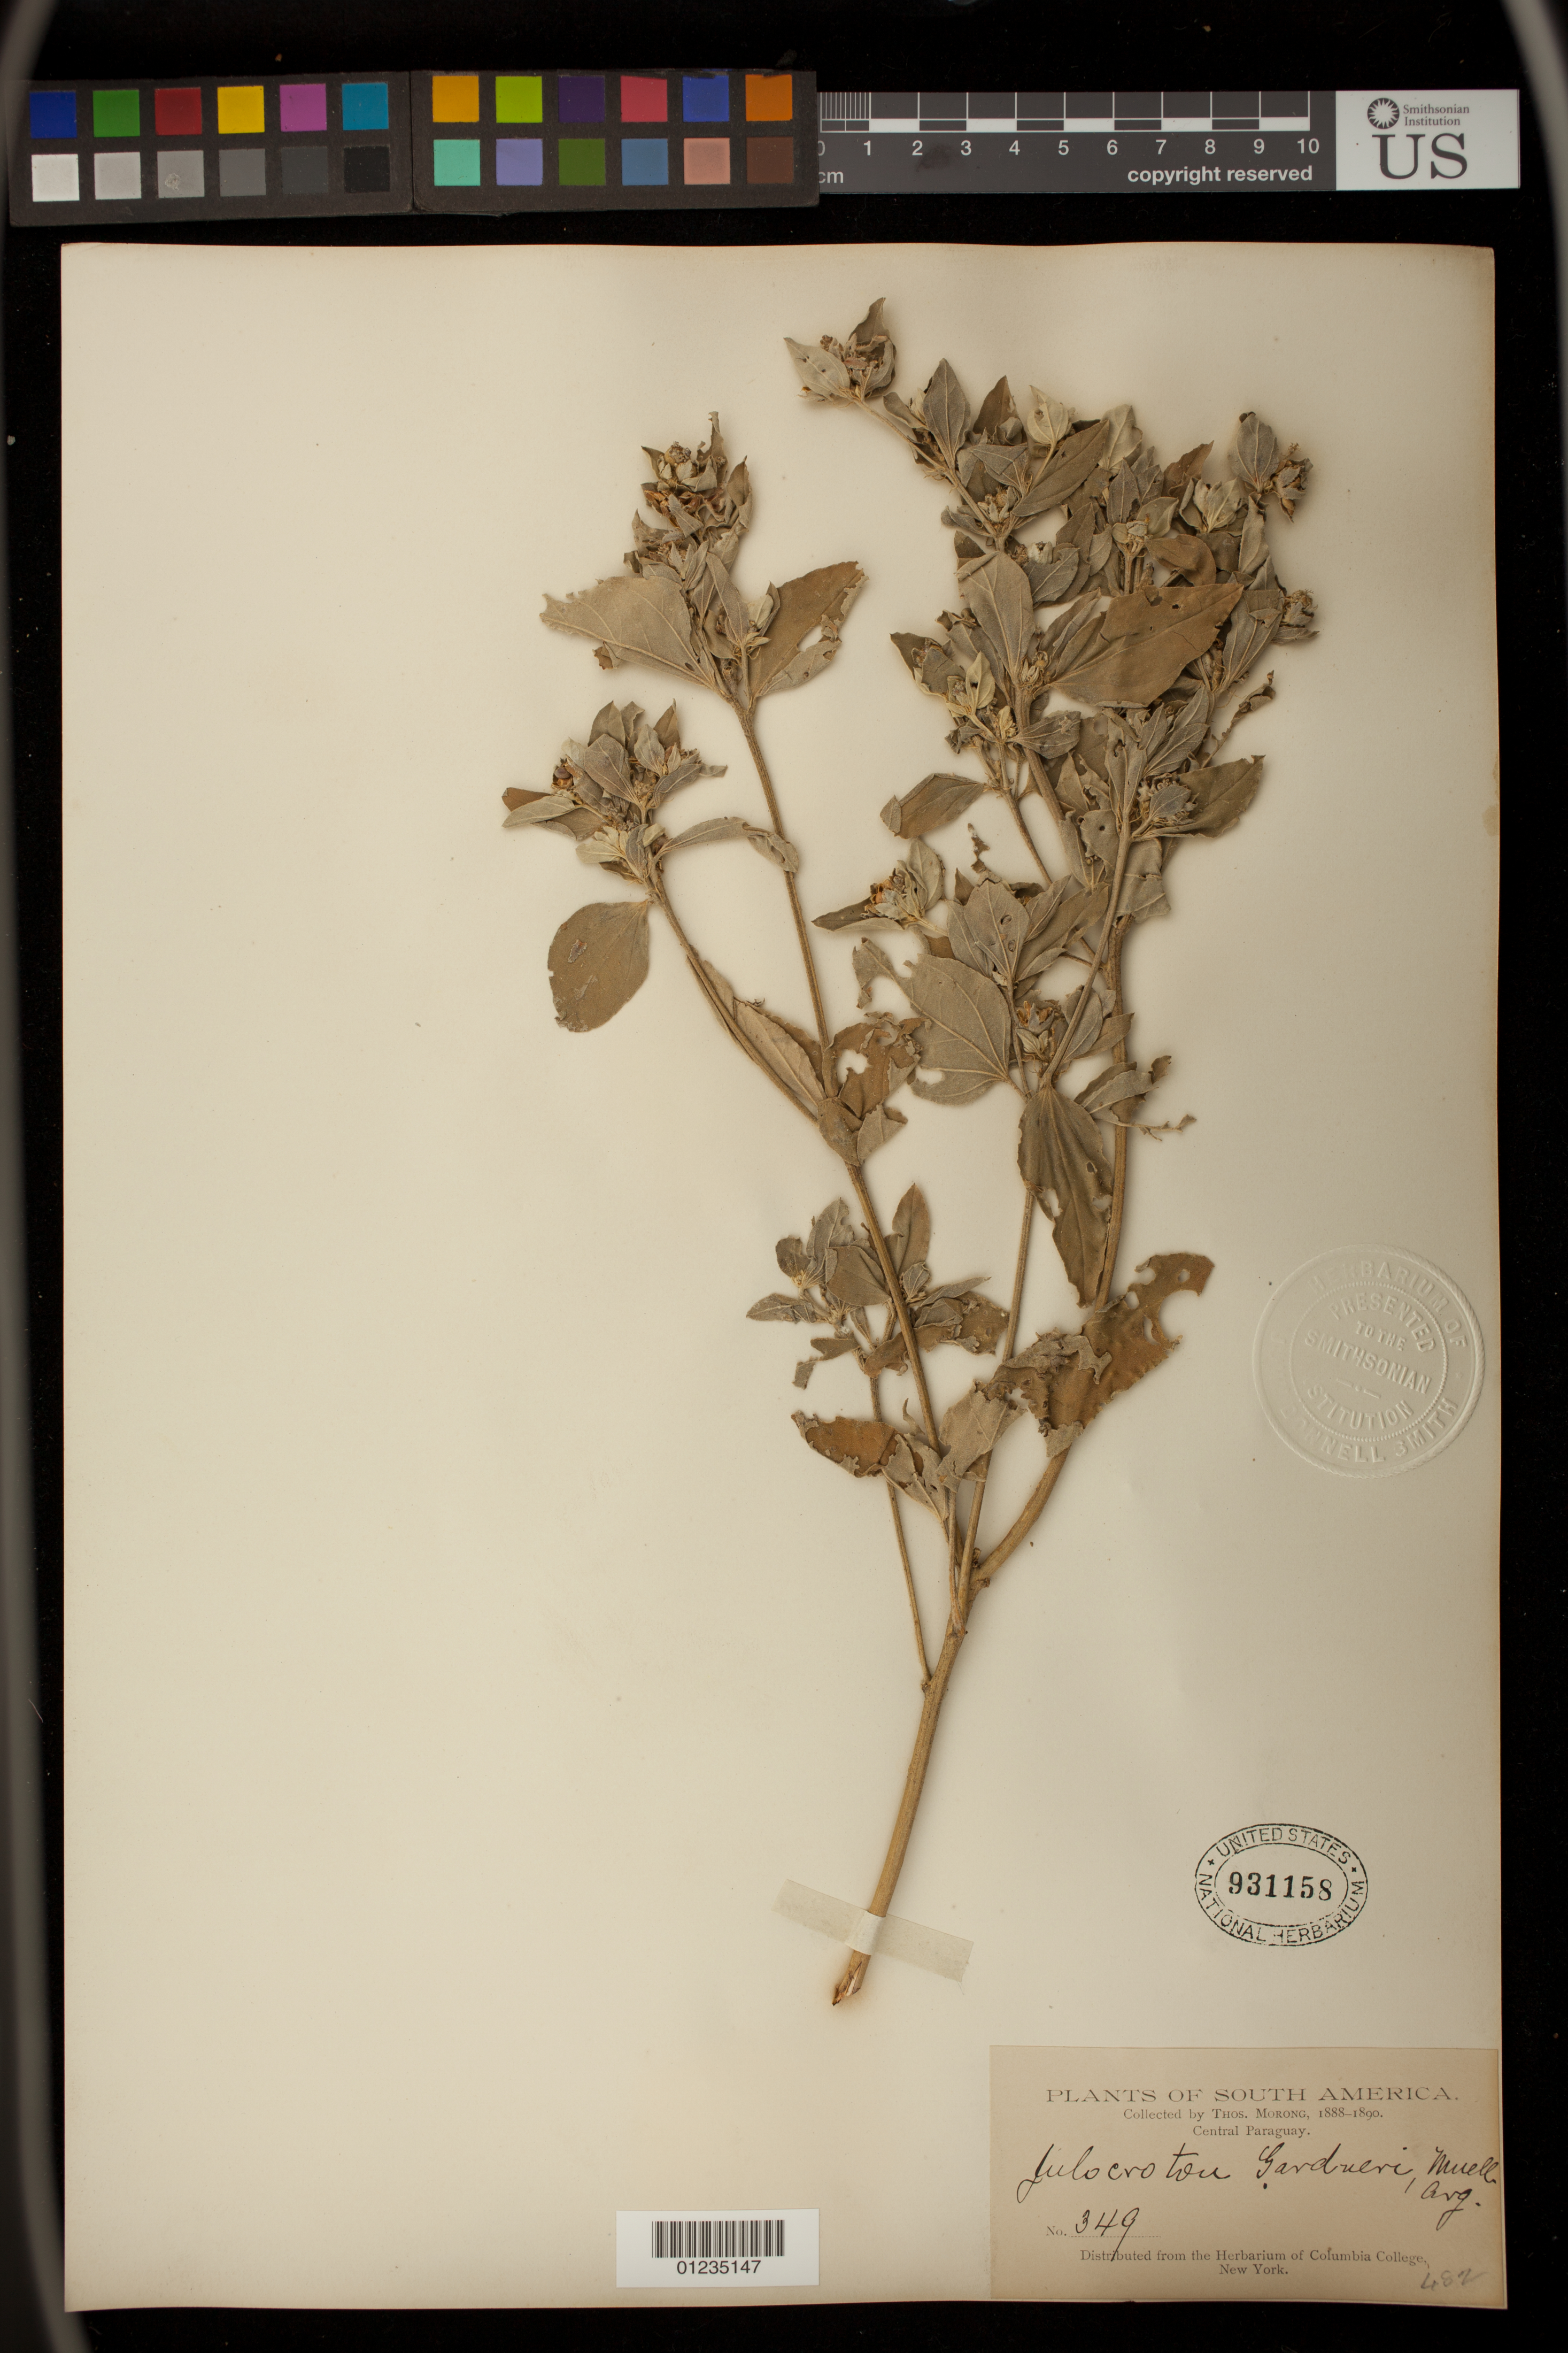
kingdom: Plantae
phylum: Tracheophyta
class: Magnoliopsida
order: Malpighiales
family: Euphorbiaceae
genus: Julocroton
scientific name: Julocroton gardneri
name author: Müll. Arg. in Mart.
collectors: T. Morong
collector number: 349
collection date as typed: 1888 to -- --- 1890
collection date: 1888/1890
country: Paraguay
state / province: Central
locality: Asunción.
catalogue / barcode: US 931158